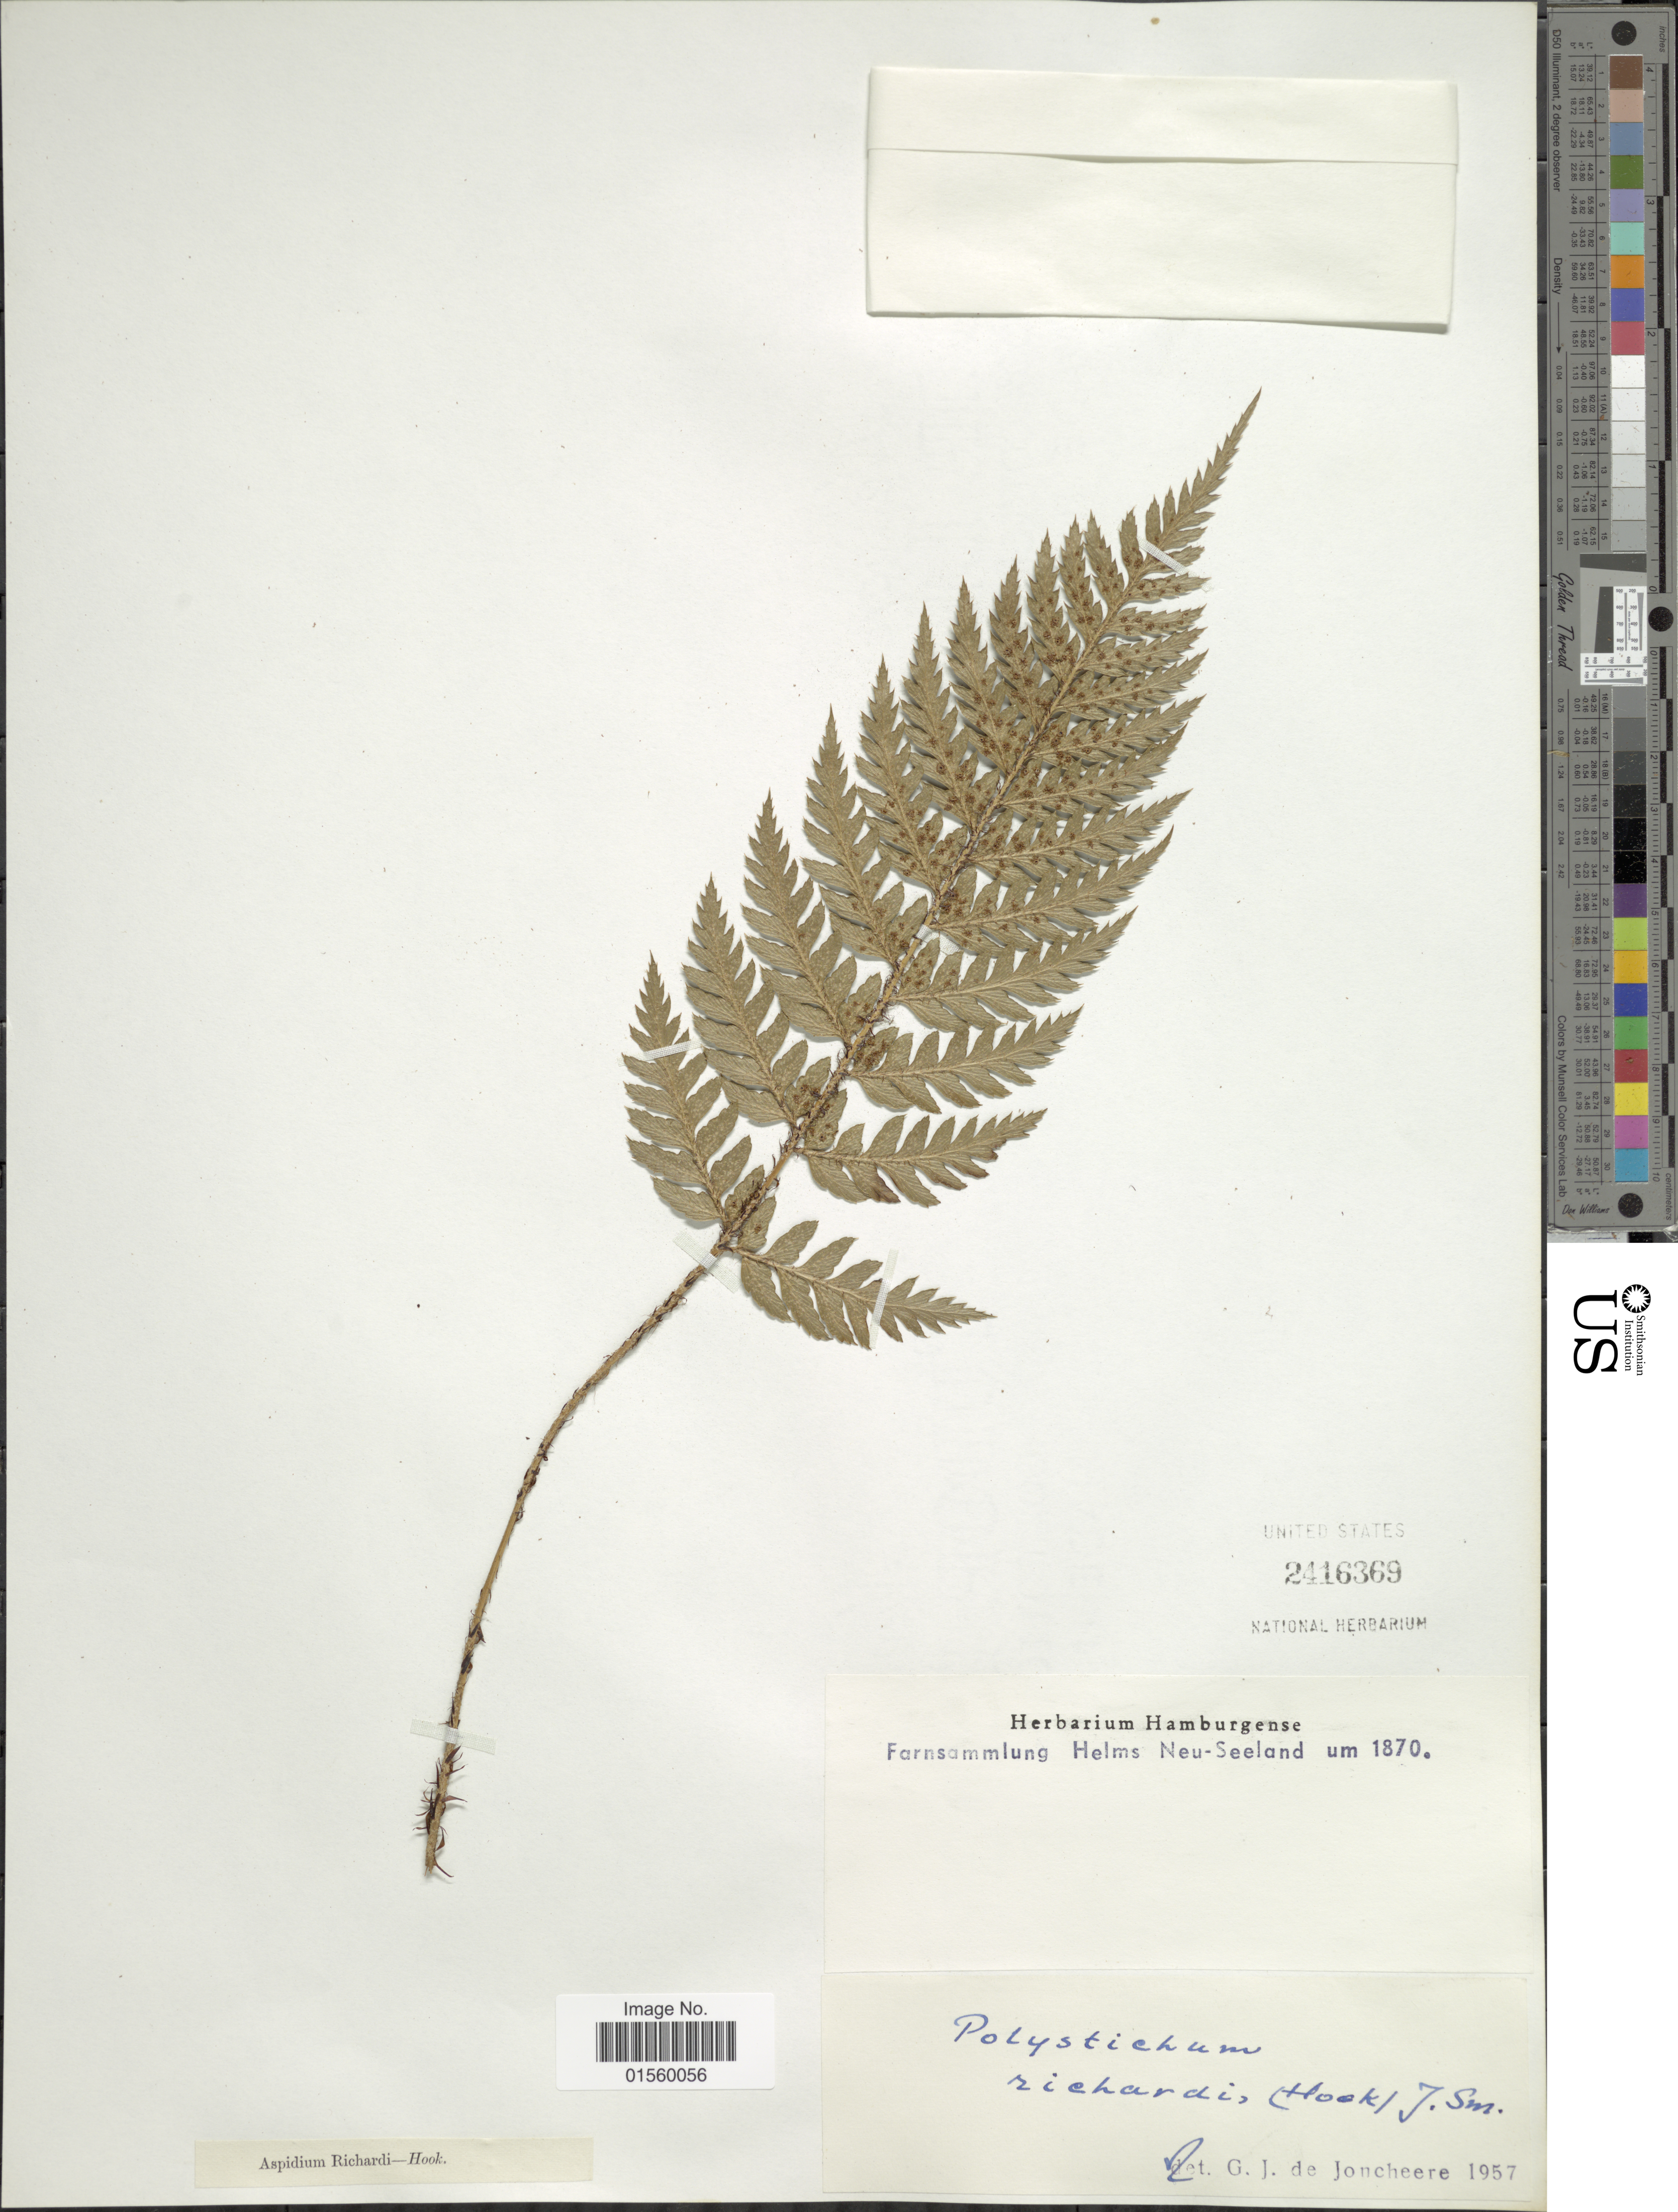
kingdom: Plantae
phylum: Tracheophyta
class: Polypodiopsida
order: Polypodiales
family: Dryopteridaceae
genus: Polystichum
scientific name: Polystichum richardii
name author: J. Sm.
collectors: ex herb. Hamburgense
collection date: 1870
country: New Zealand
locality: Farnsammlung Helms Neu-Seeland [unsure placement]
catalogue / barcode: US 2416369